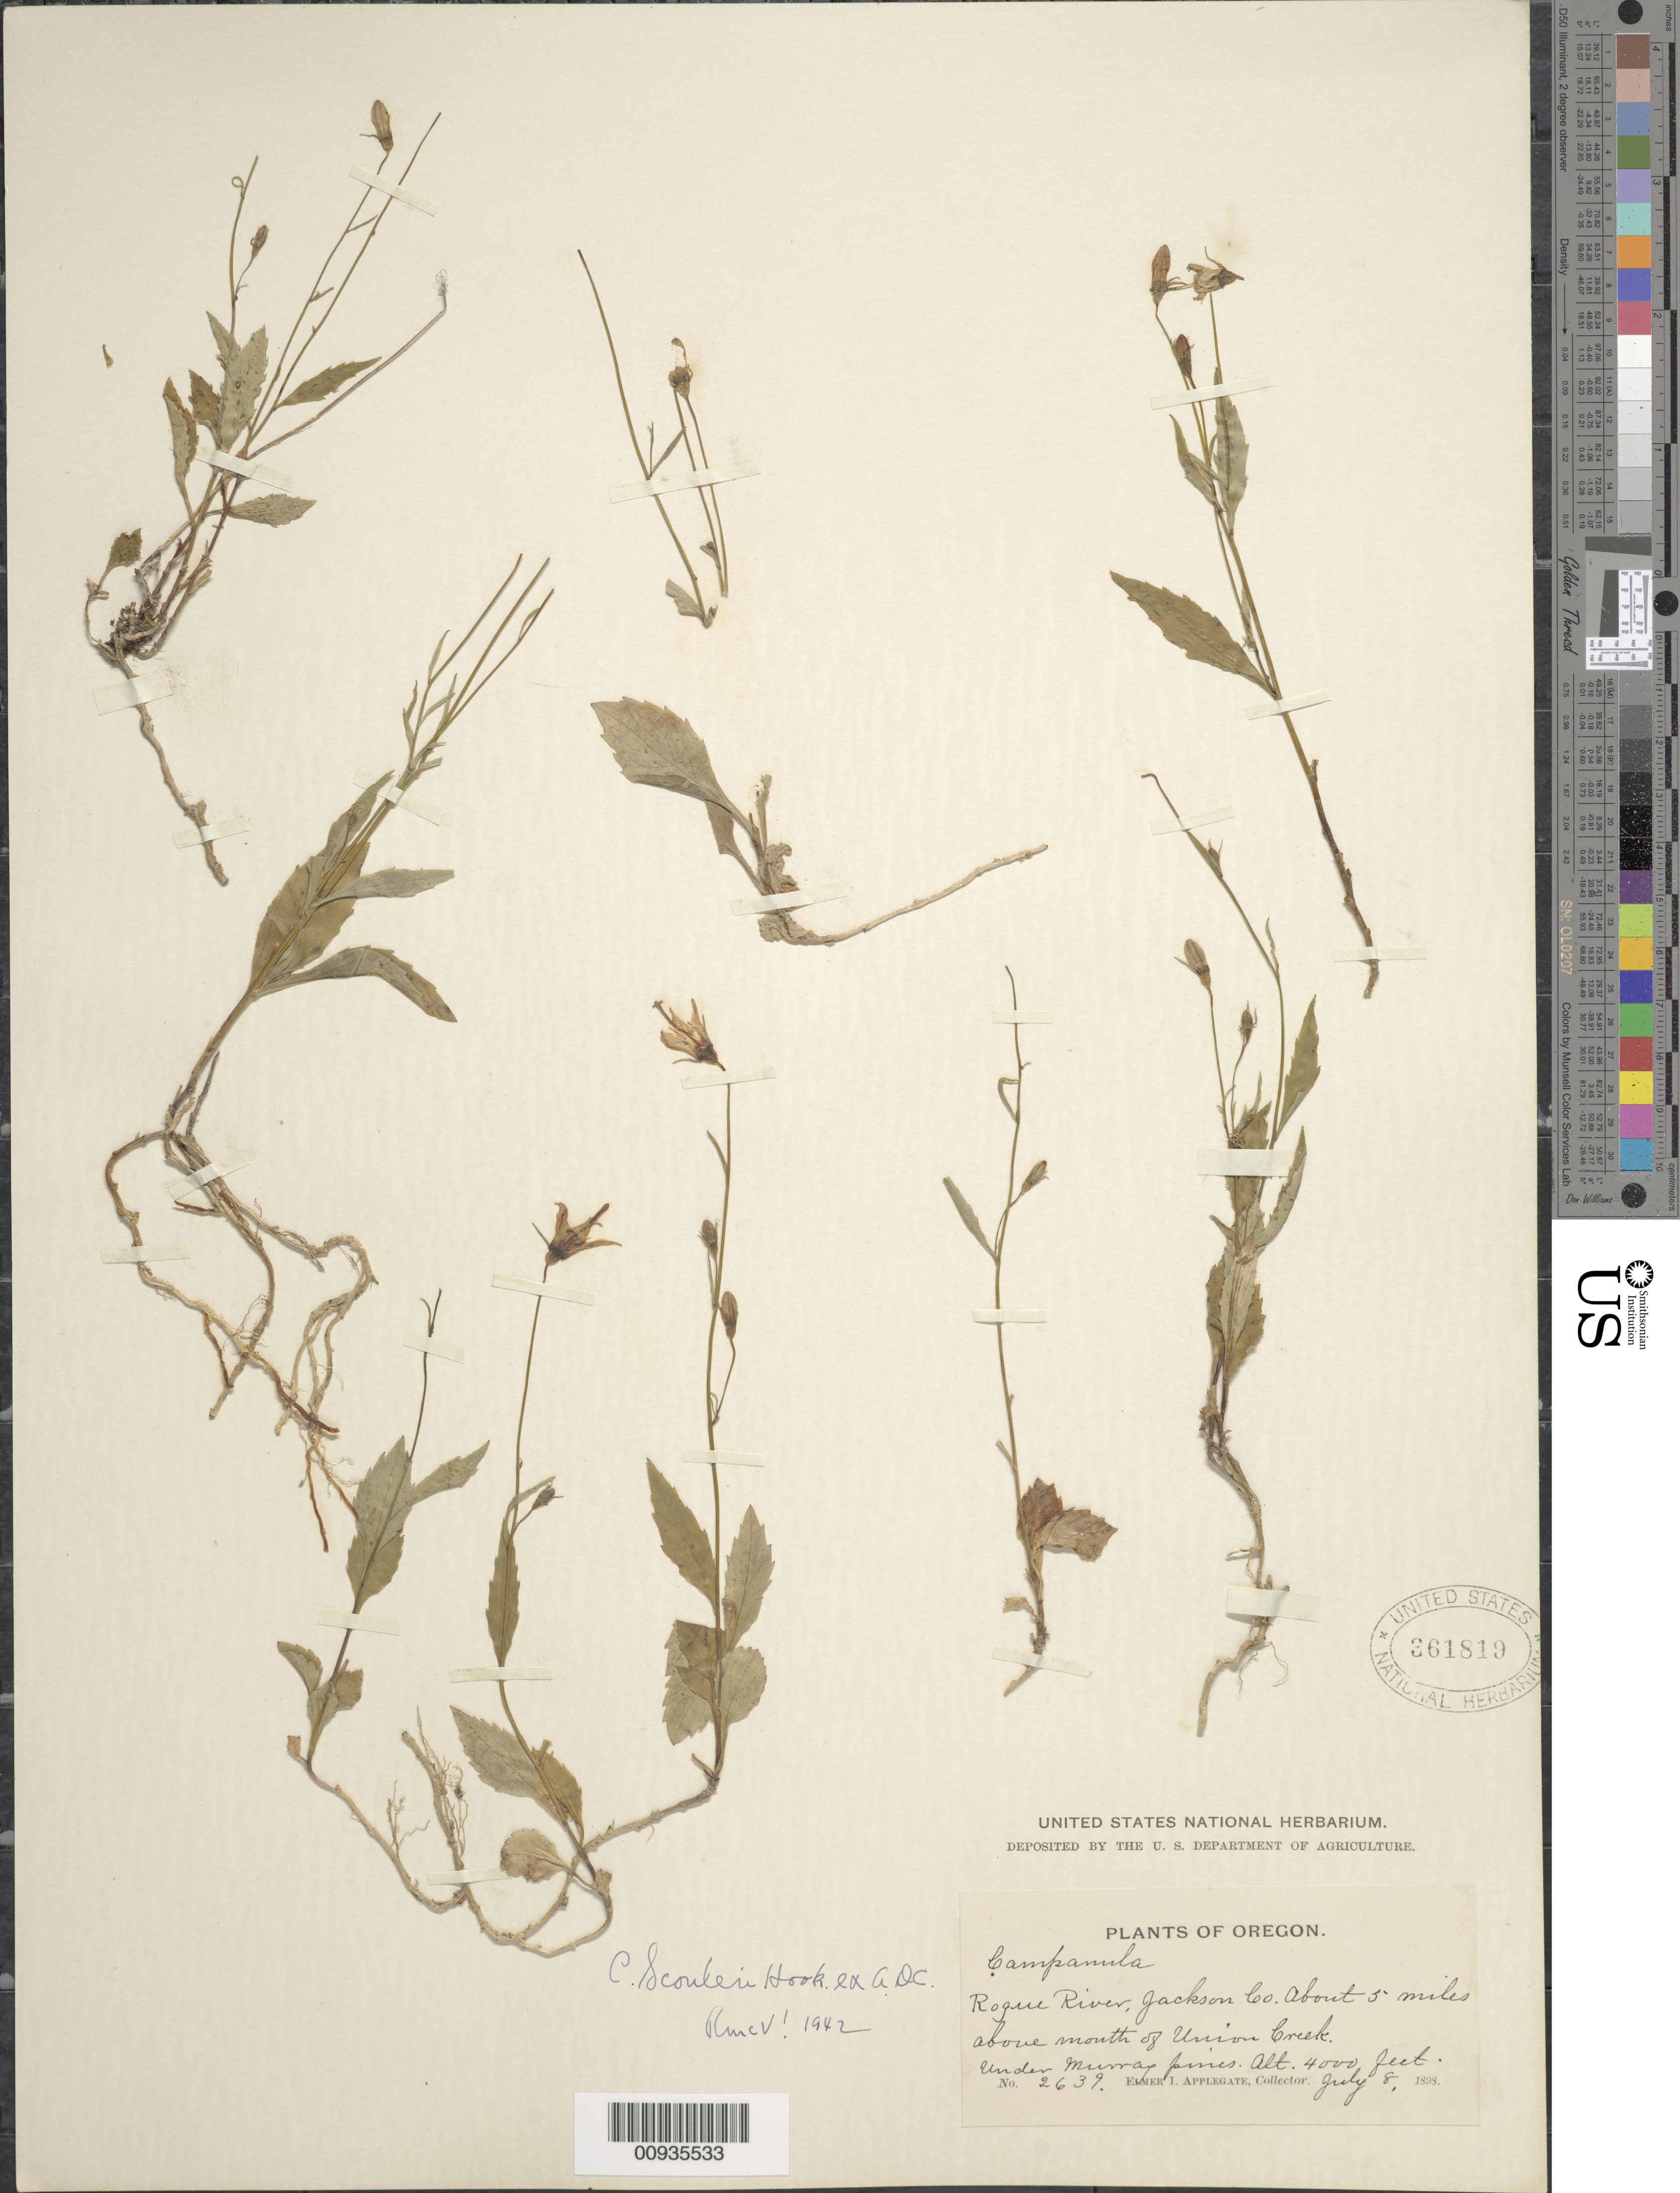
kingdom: Plantae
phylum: Tracheophyta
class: Magnoliopsida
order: Asterales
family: Campanulaceae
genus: Campanula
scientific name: Campanula scouleri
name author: Hook.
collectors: E. I. Applegate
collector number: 2639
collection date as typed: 08 Jul 1898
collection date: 1898-07-08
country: United States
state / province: Oregon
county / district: Jackson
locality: Rogue River, about 5 miles above mouth of Union Creek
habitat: under Murray pines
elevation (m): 1219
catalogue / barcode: US 361819